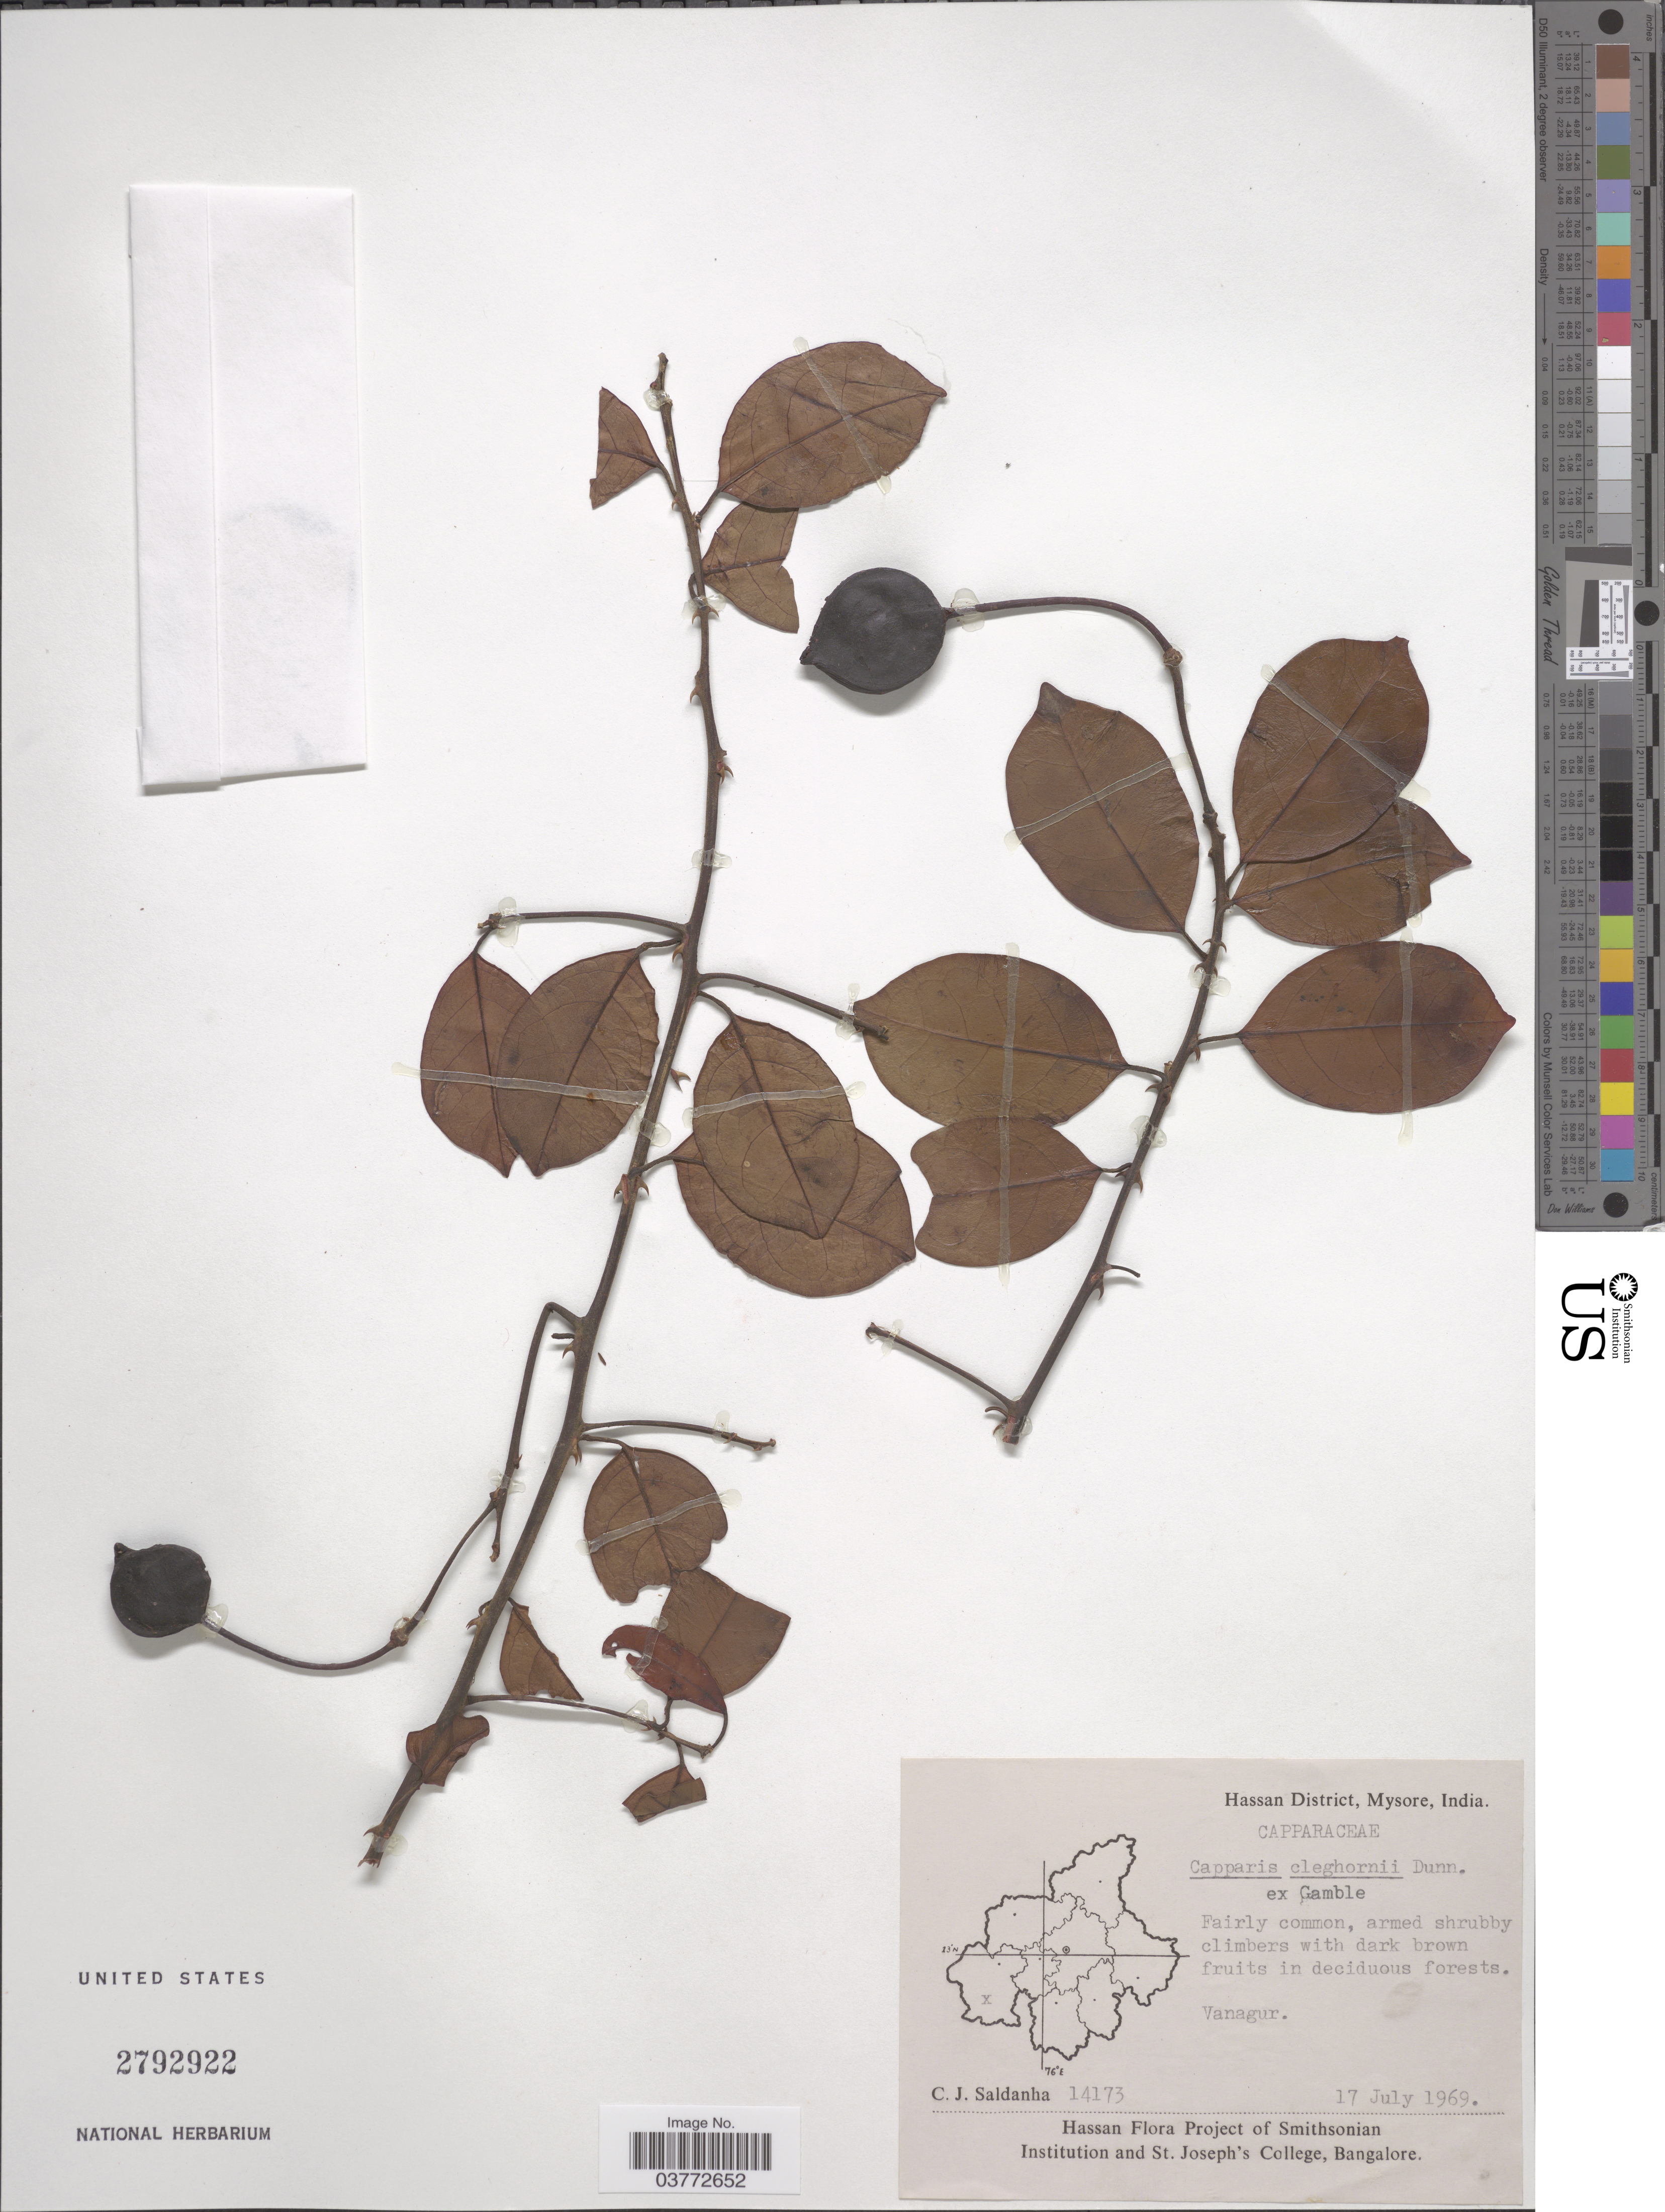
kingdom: Plantae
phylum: Tracheophyta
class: Magnoliopsida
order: Brassicales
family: Capparaceae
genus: Capparis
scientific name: Capparis cleghornii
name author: Dunn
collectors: C. J. Saldanha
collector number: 14173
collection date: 1969-07-17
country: India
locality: Hassan District, Mysore. Vanagur.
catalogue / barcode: US 2792922